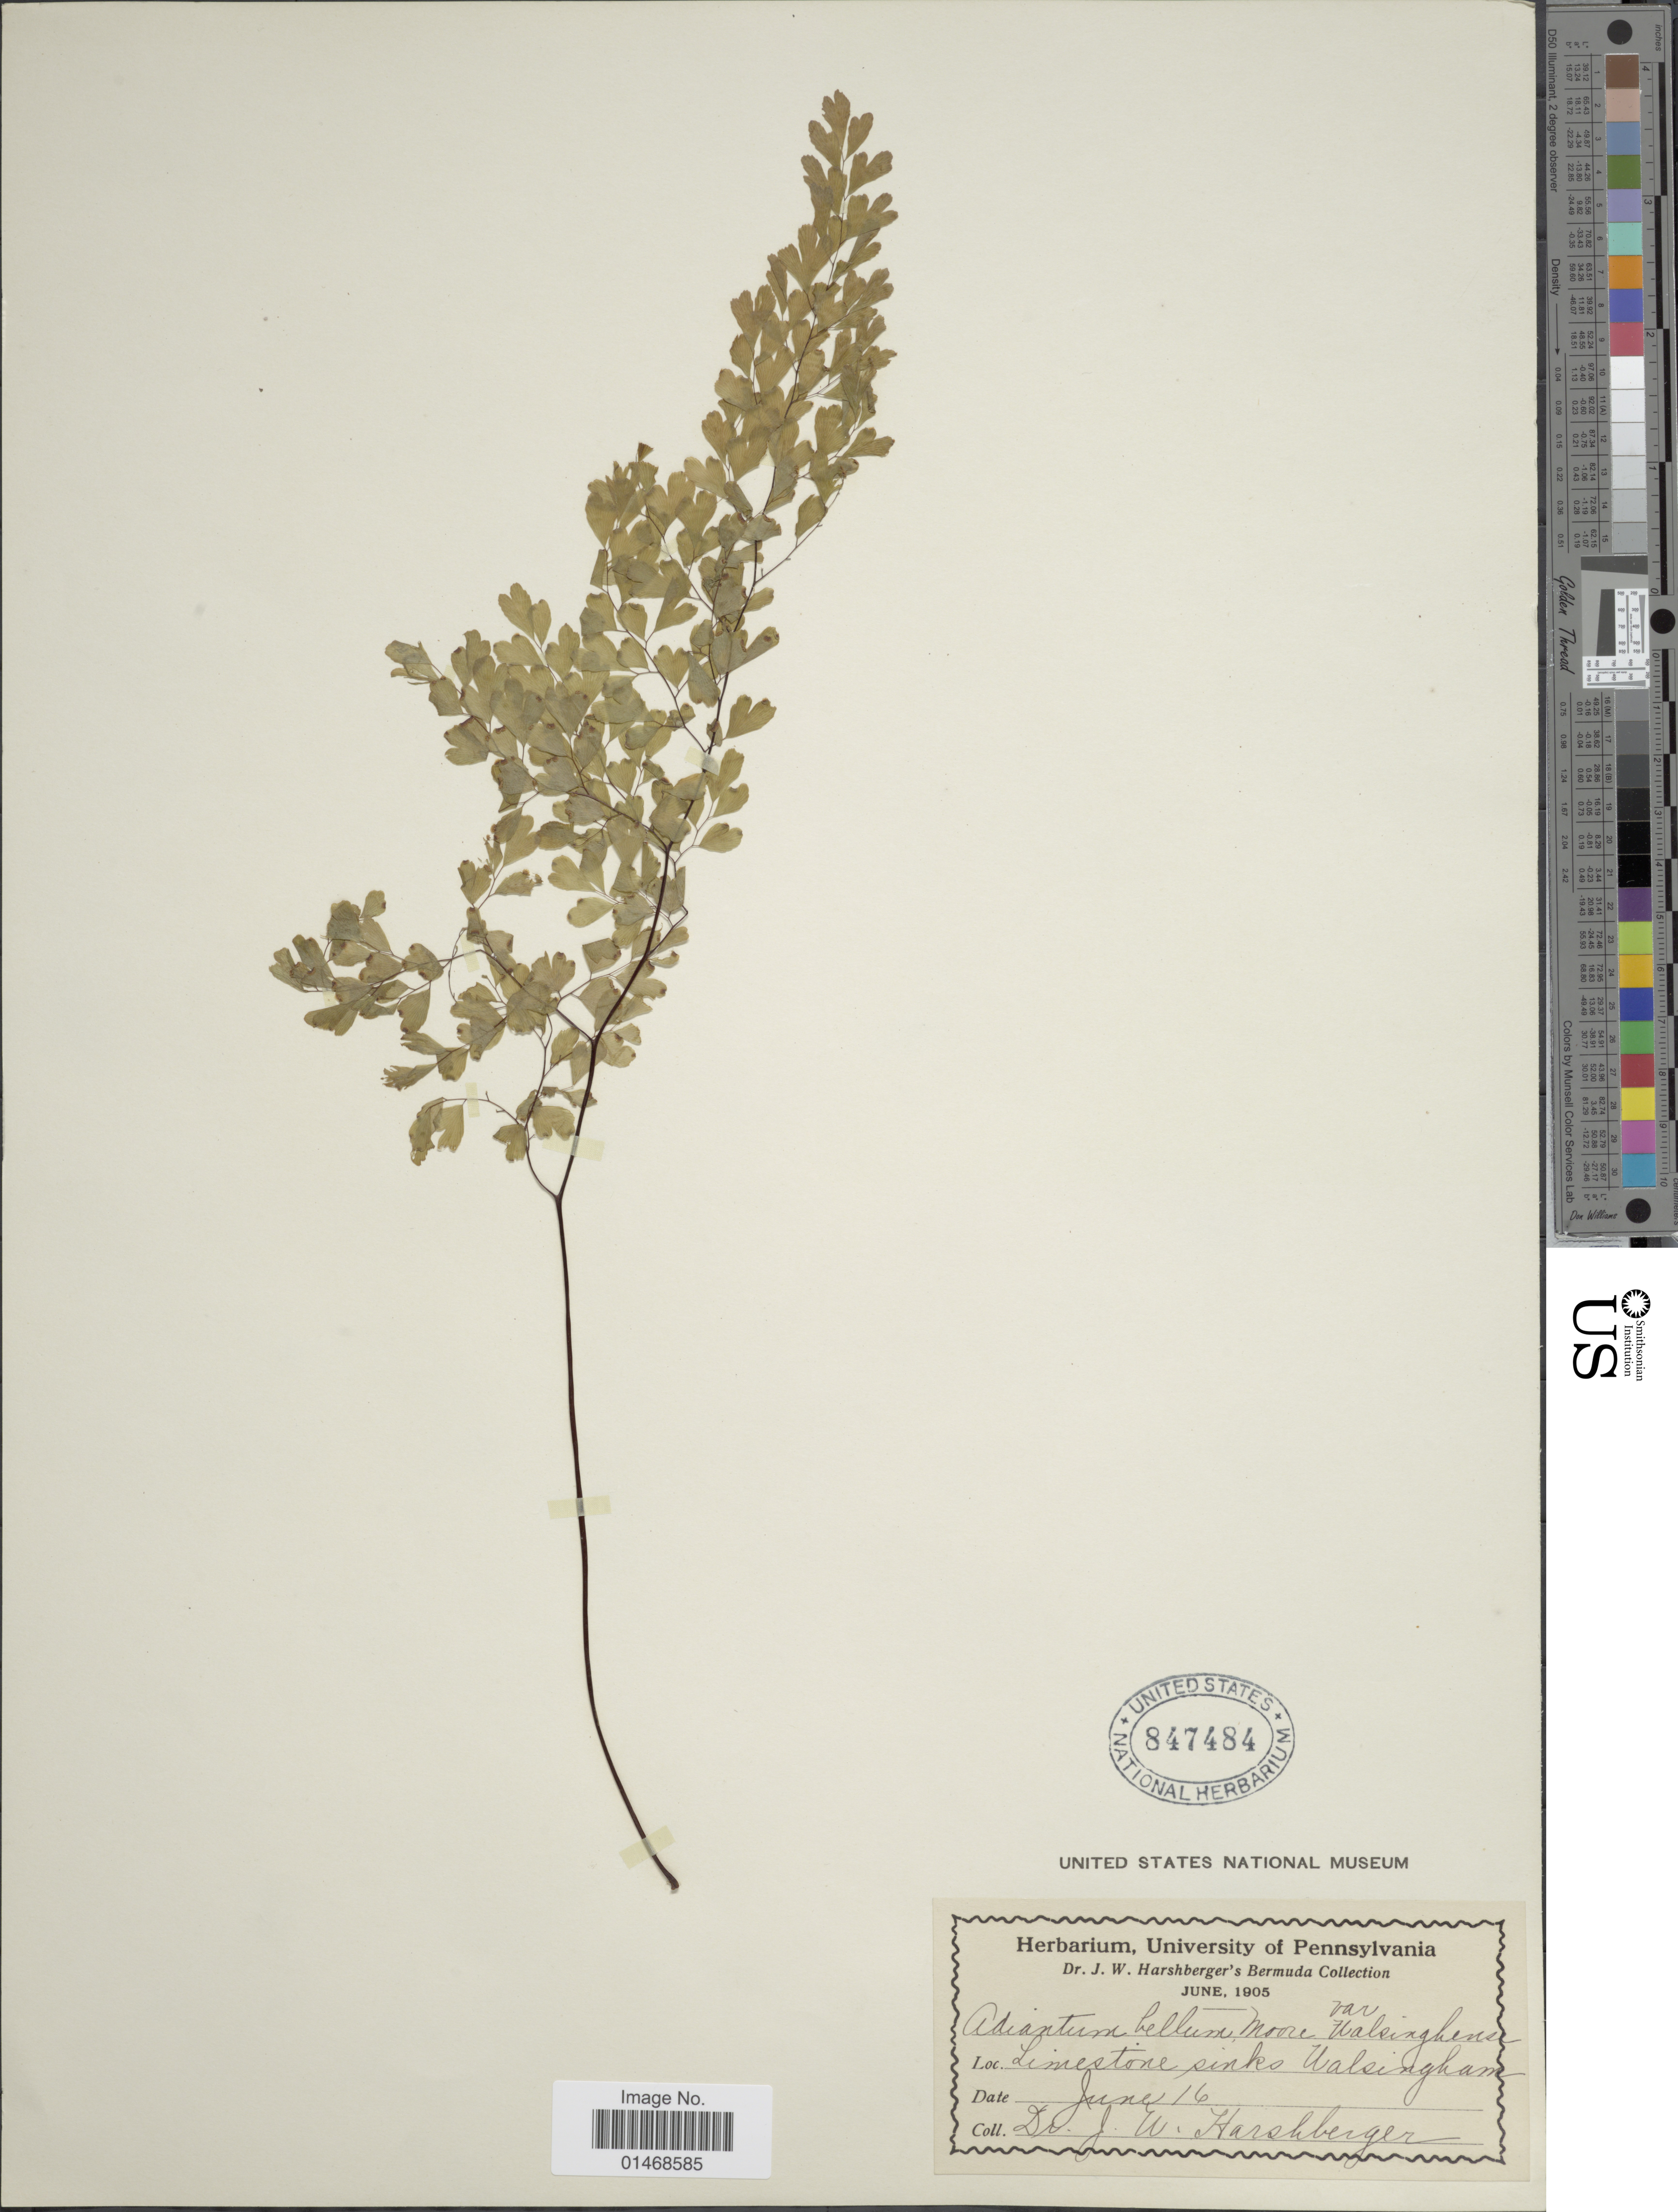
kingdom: Plantae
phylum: Tracheophyta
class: Polypodiopsida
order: Polypodiales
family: Pteridaceae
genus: Adiantum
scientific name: Adiantum bellum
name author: T. Moore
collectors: J. W. Harshberger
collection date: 1905-06-16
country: Bermuda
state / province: St. George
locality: Limestone sinks Walsingham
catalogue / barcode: US 847484